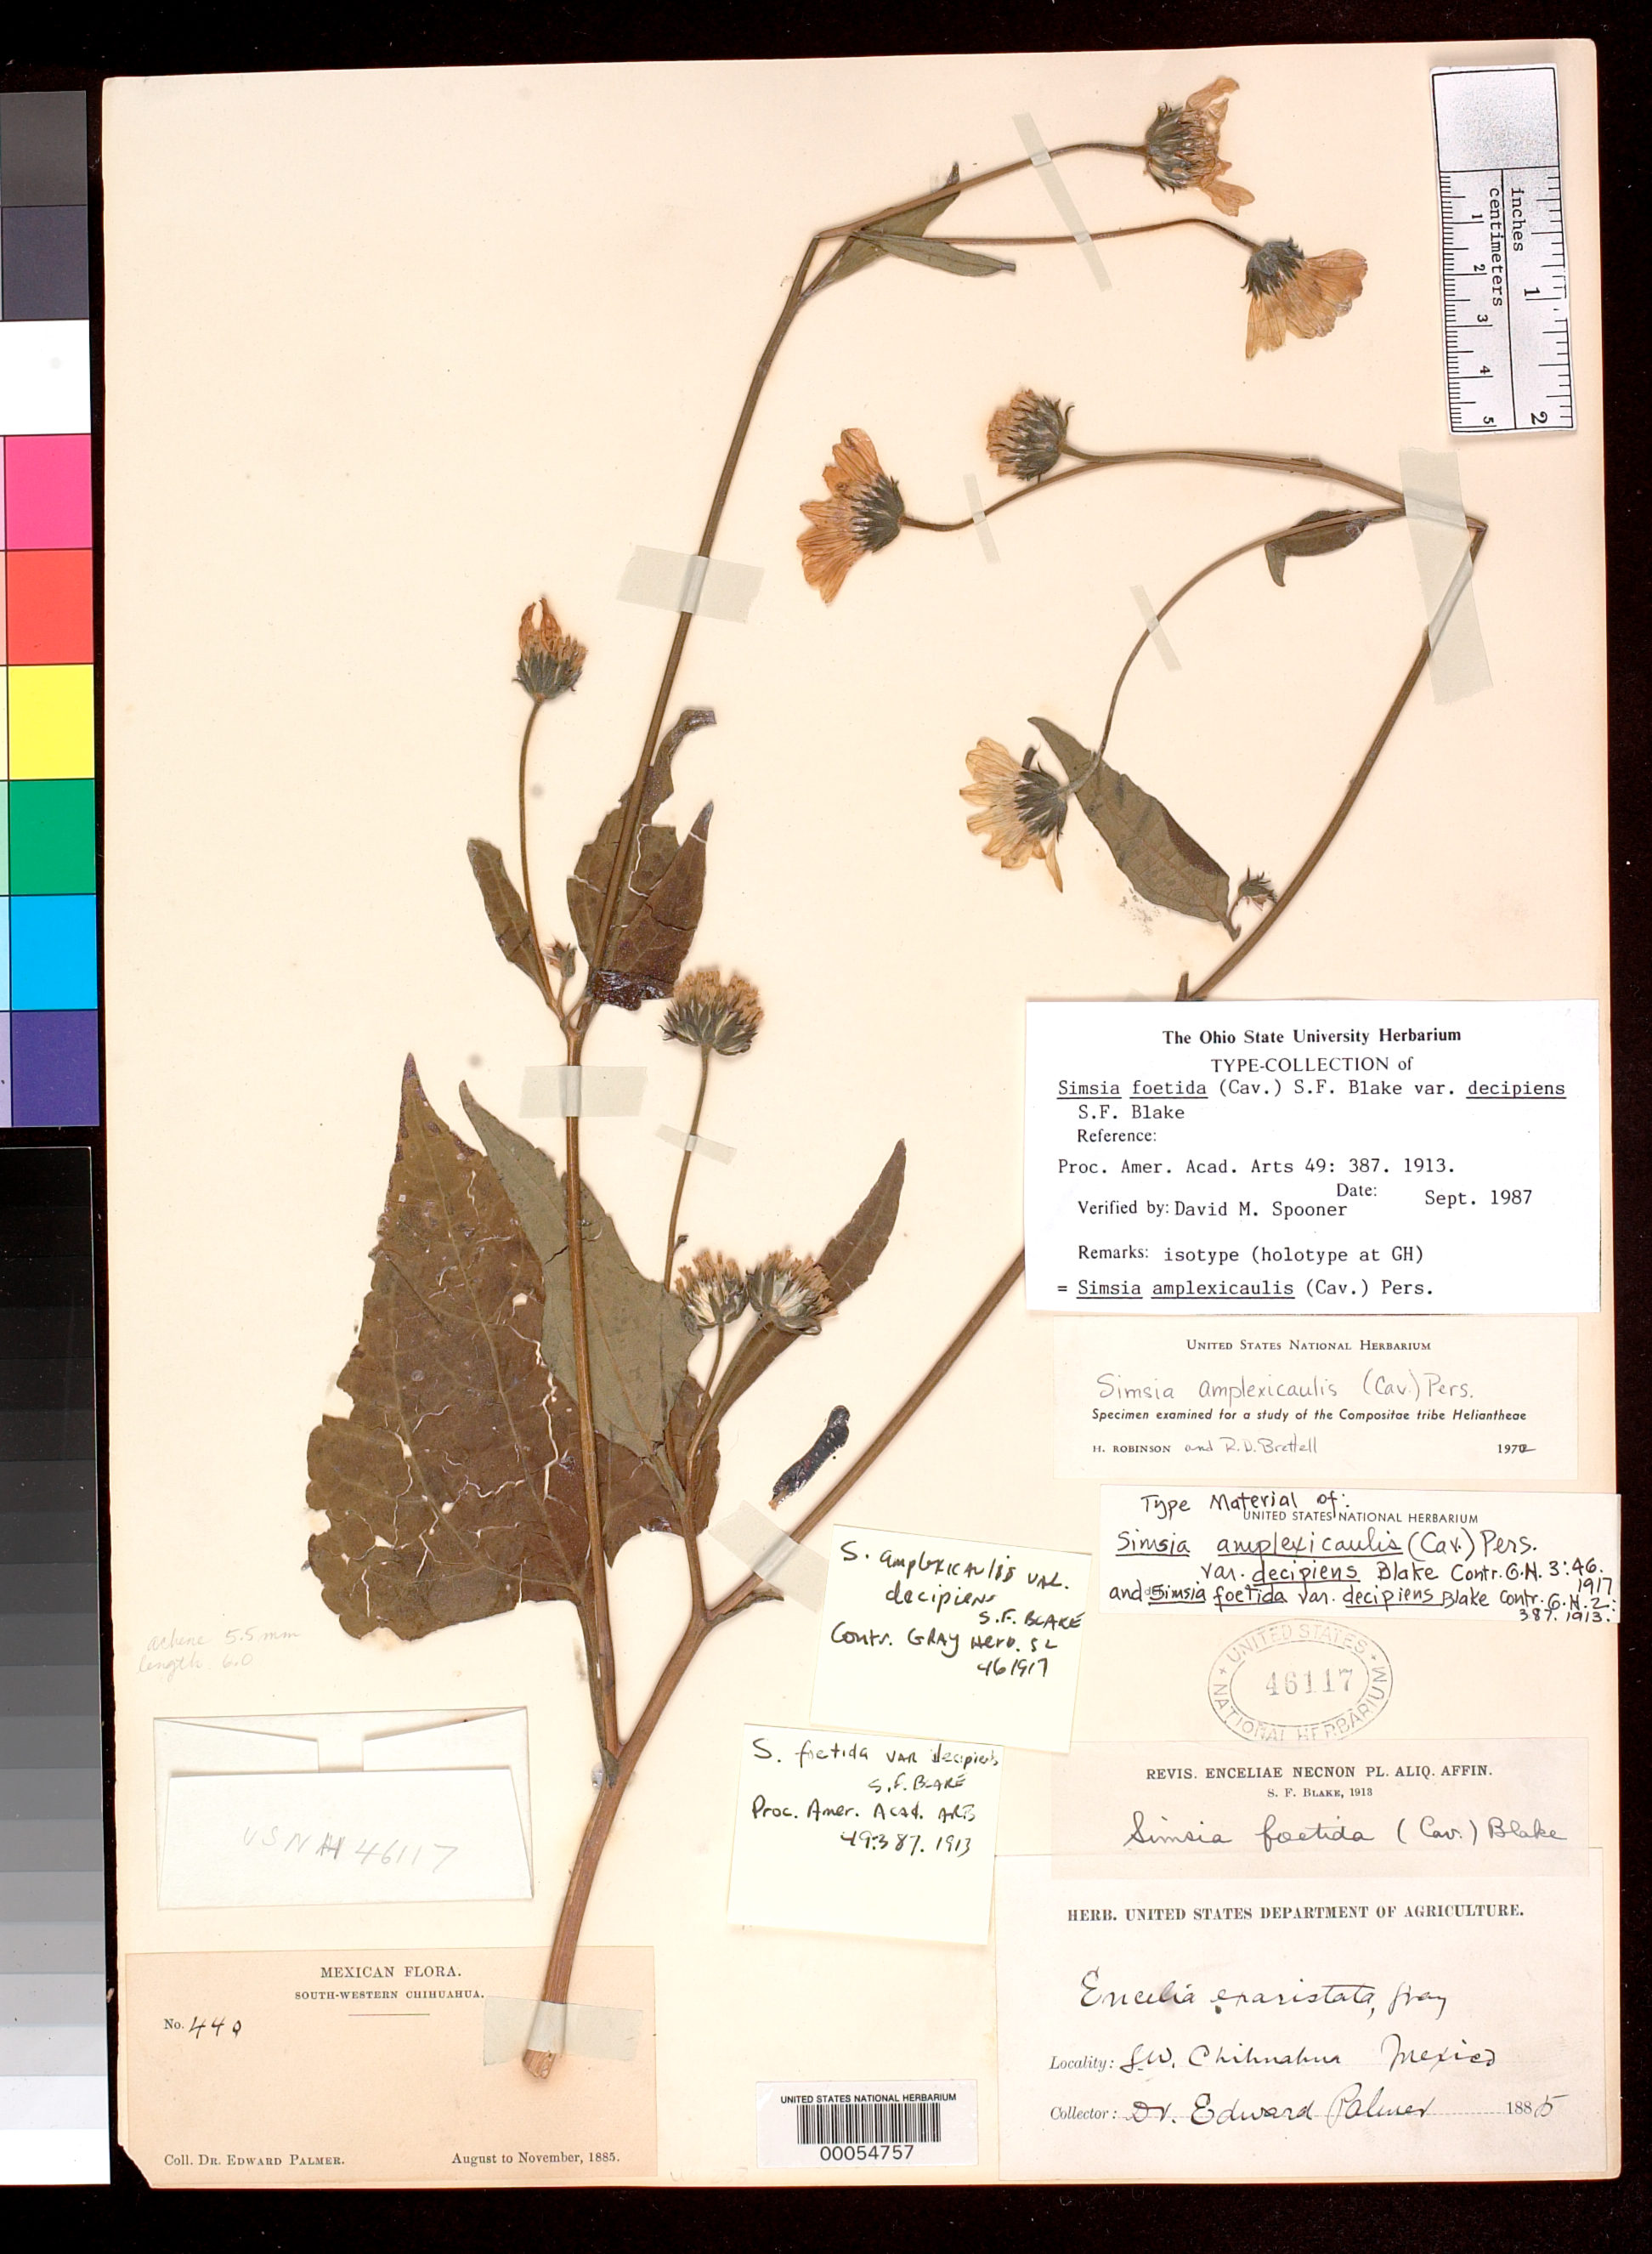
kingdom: Plantae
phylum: Tracheophyta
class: Magnoliopsida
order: Asterales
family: Asteraceae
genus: Simsia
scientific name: Simsia foetida var. decipiens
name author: S.F. Blake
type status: Isotype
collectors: E. Palmer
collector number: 440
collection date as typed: Aug 1885 to -- Nov 1885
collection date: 1885-08/1885-11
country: Mexico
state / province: Chihuahua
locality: South-western Chihuahua.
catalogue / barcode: US 46117